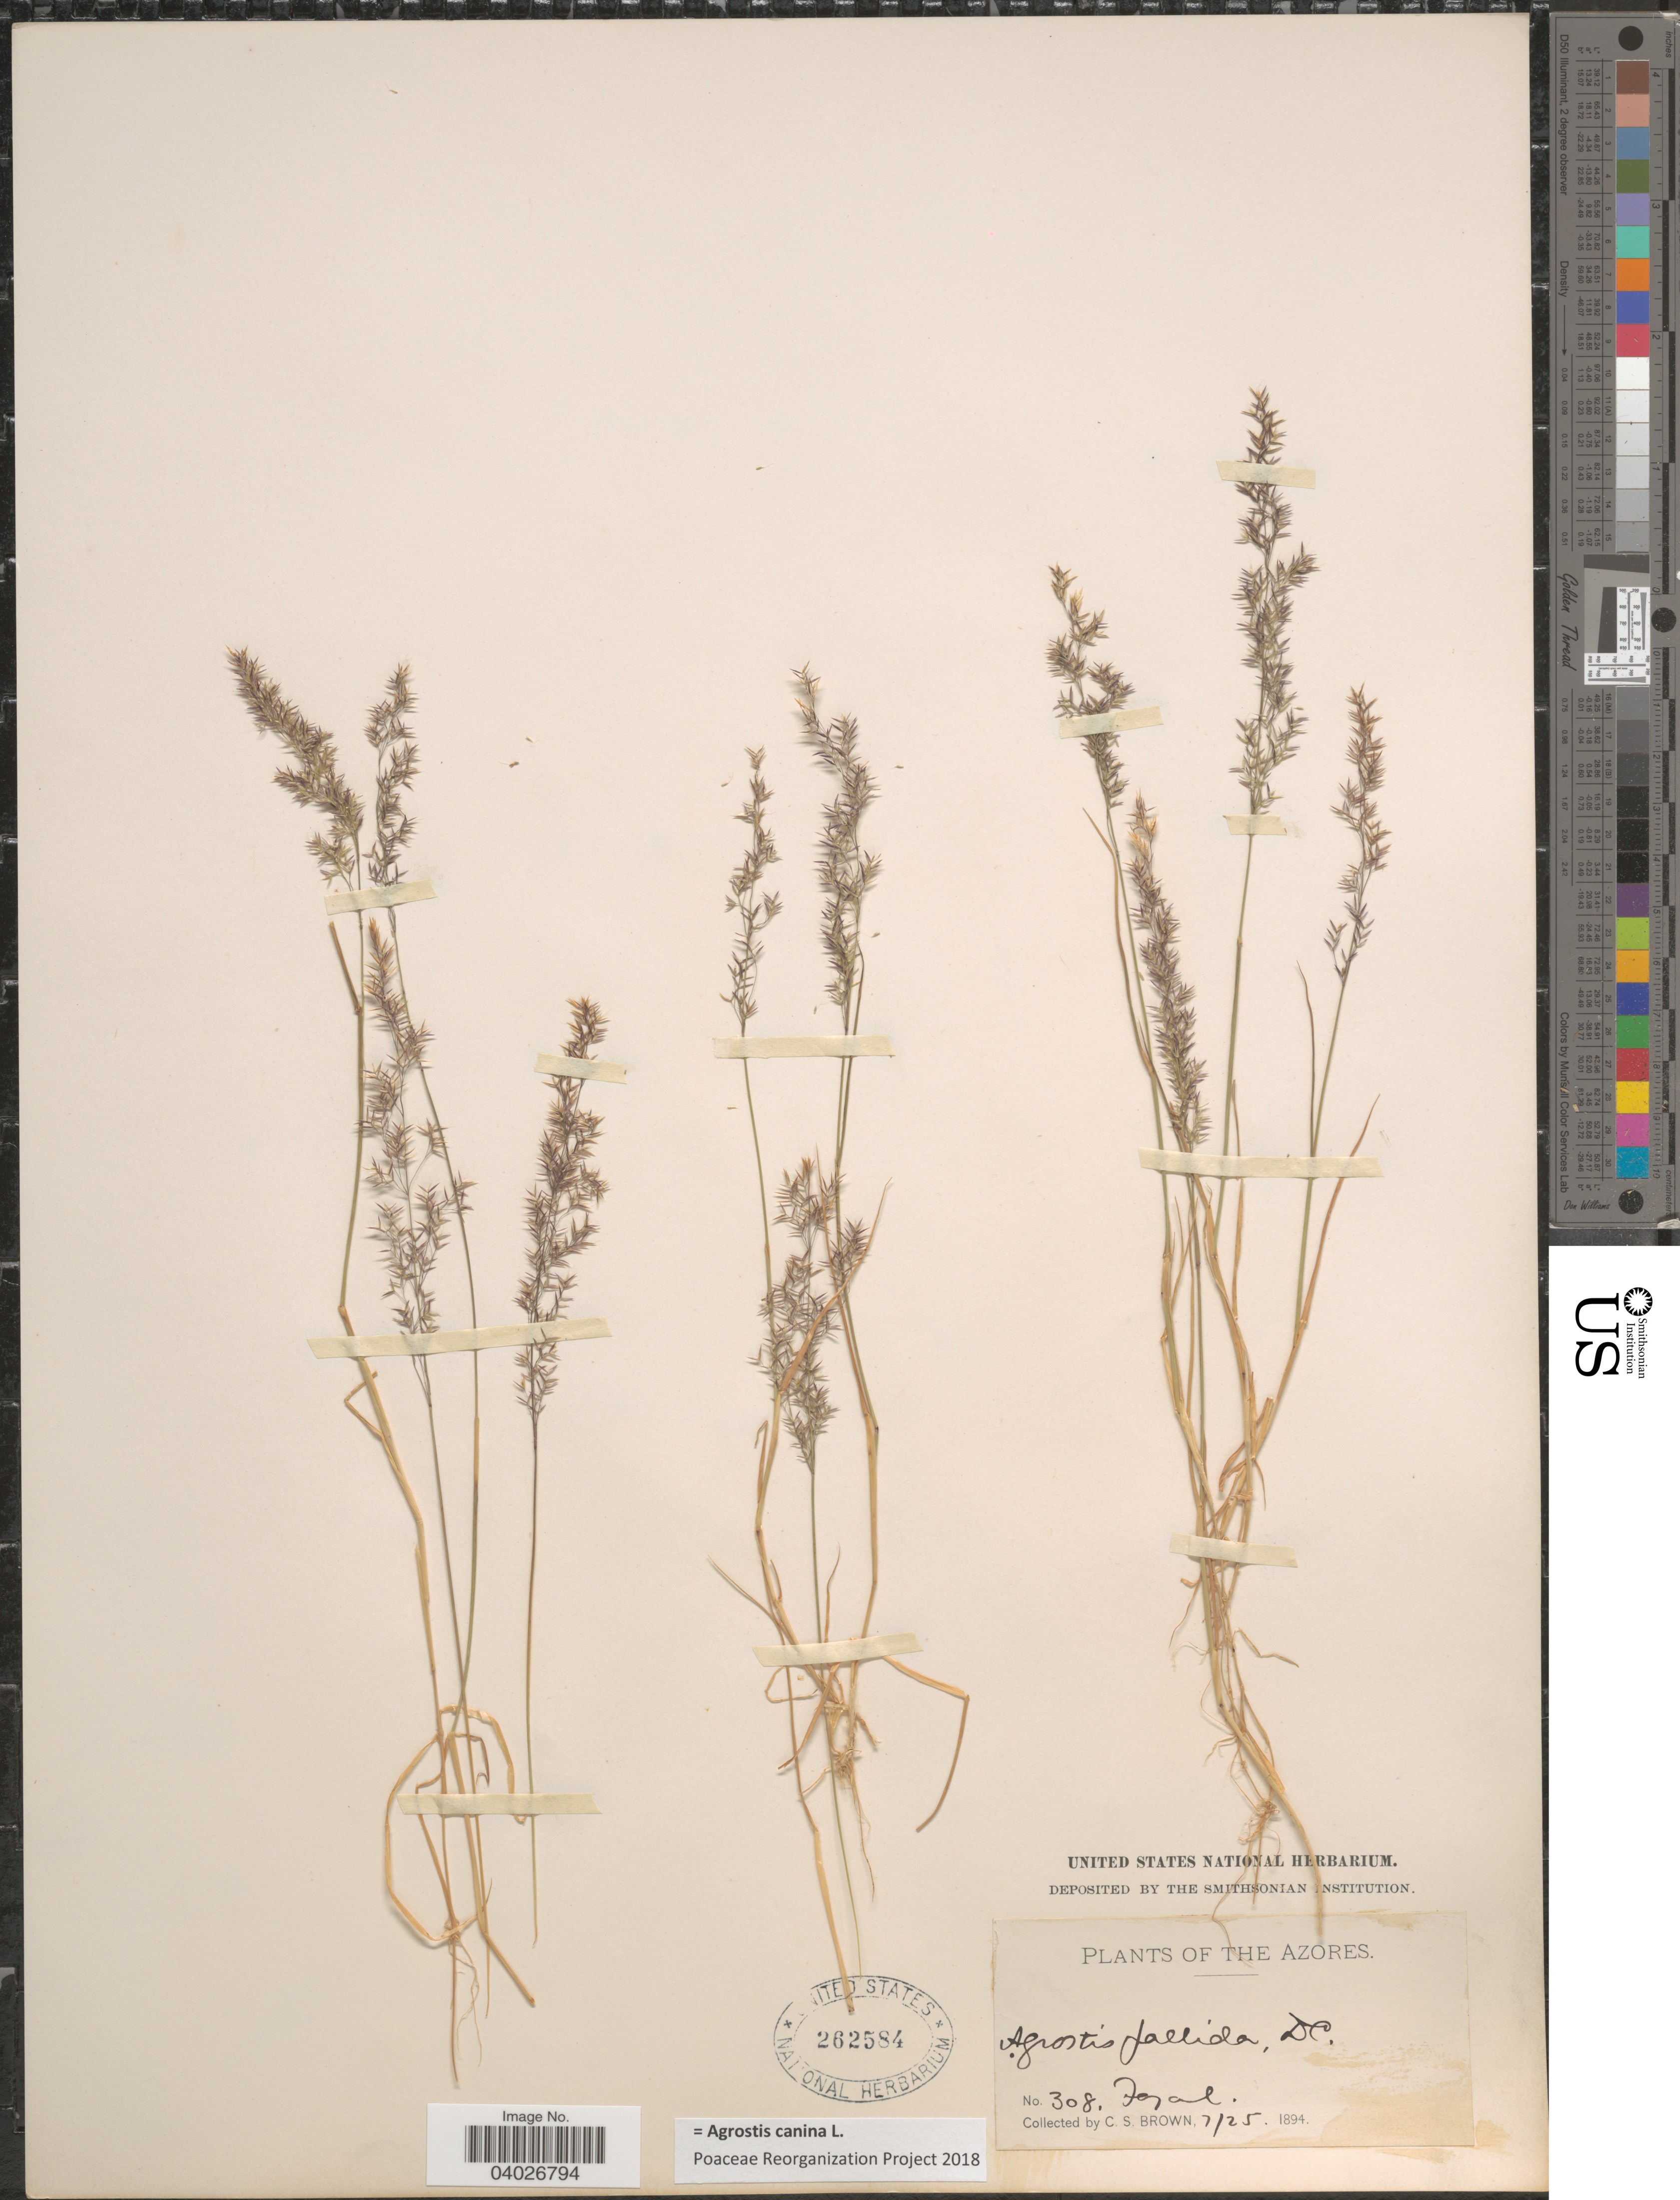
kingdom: Plantae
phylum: Tracheophyta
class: Liliopsida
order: Poales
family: Poaceae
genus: Agrostis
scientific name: Agrostis canina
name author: L.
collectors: C. S. Brown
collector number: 308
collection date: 1894-07-25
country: Portugal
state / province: Azores (Aut. Reg.)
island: Faial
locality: Faial.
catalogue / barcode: US 262584